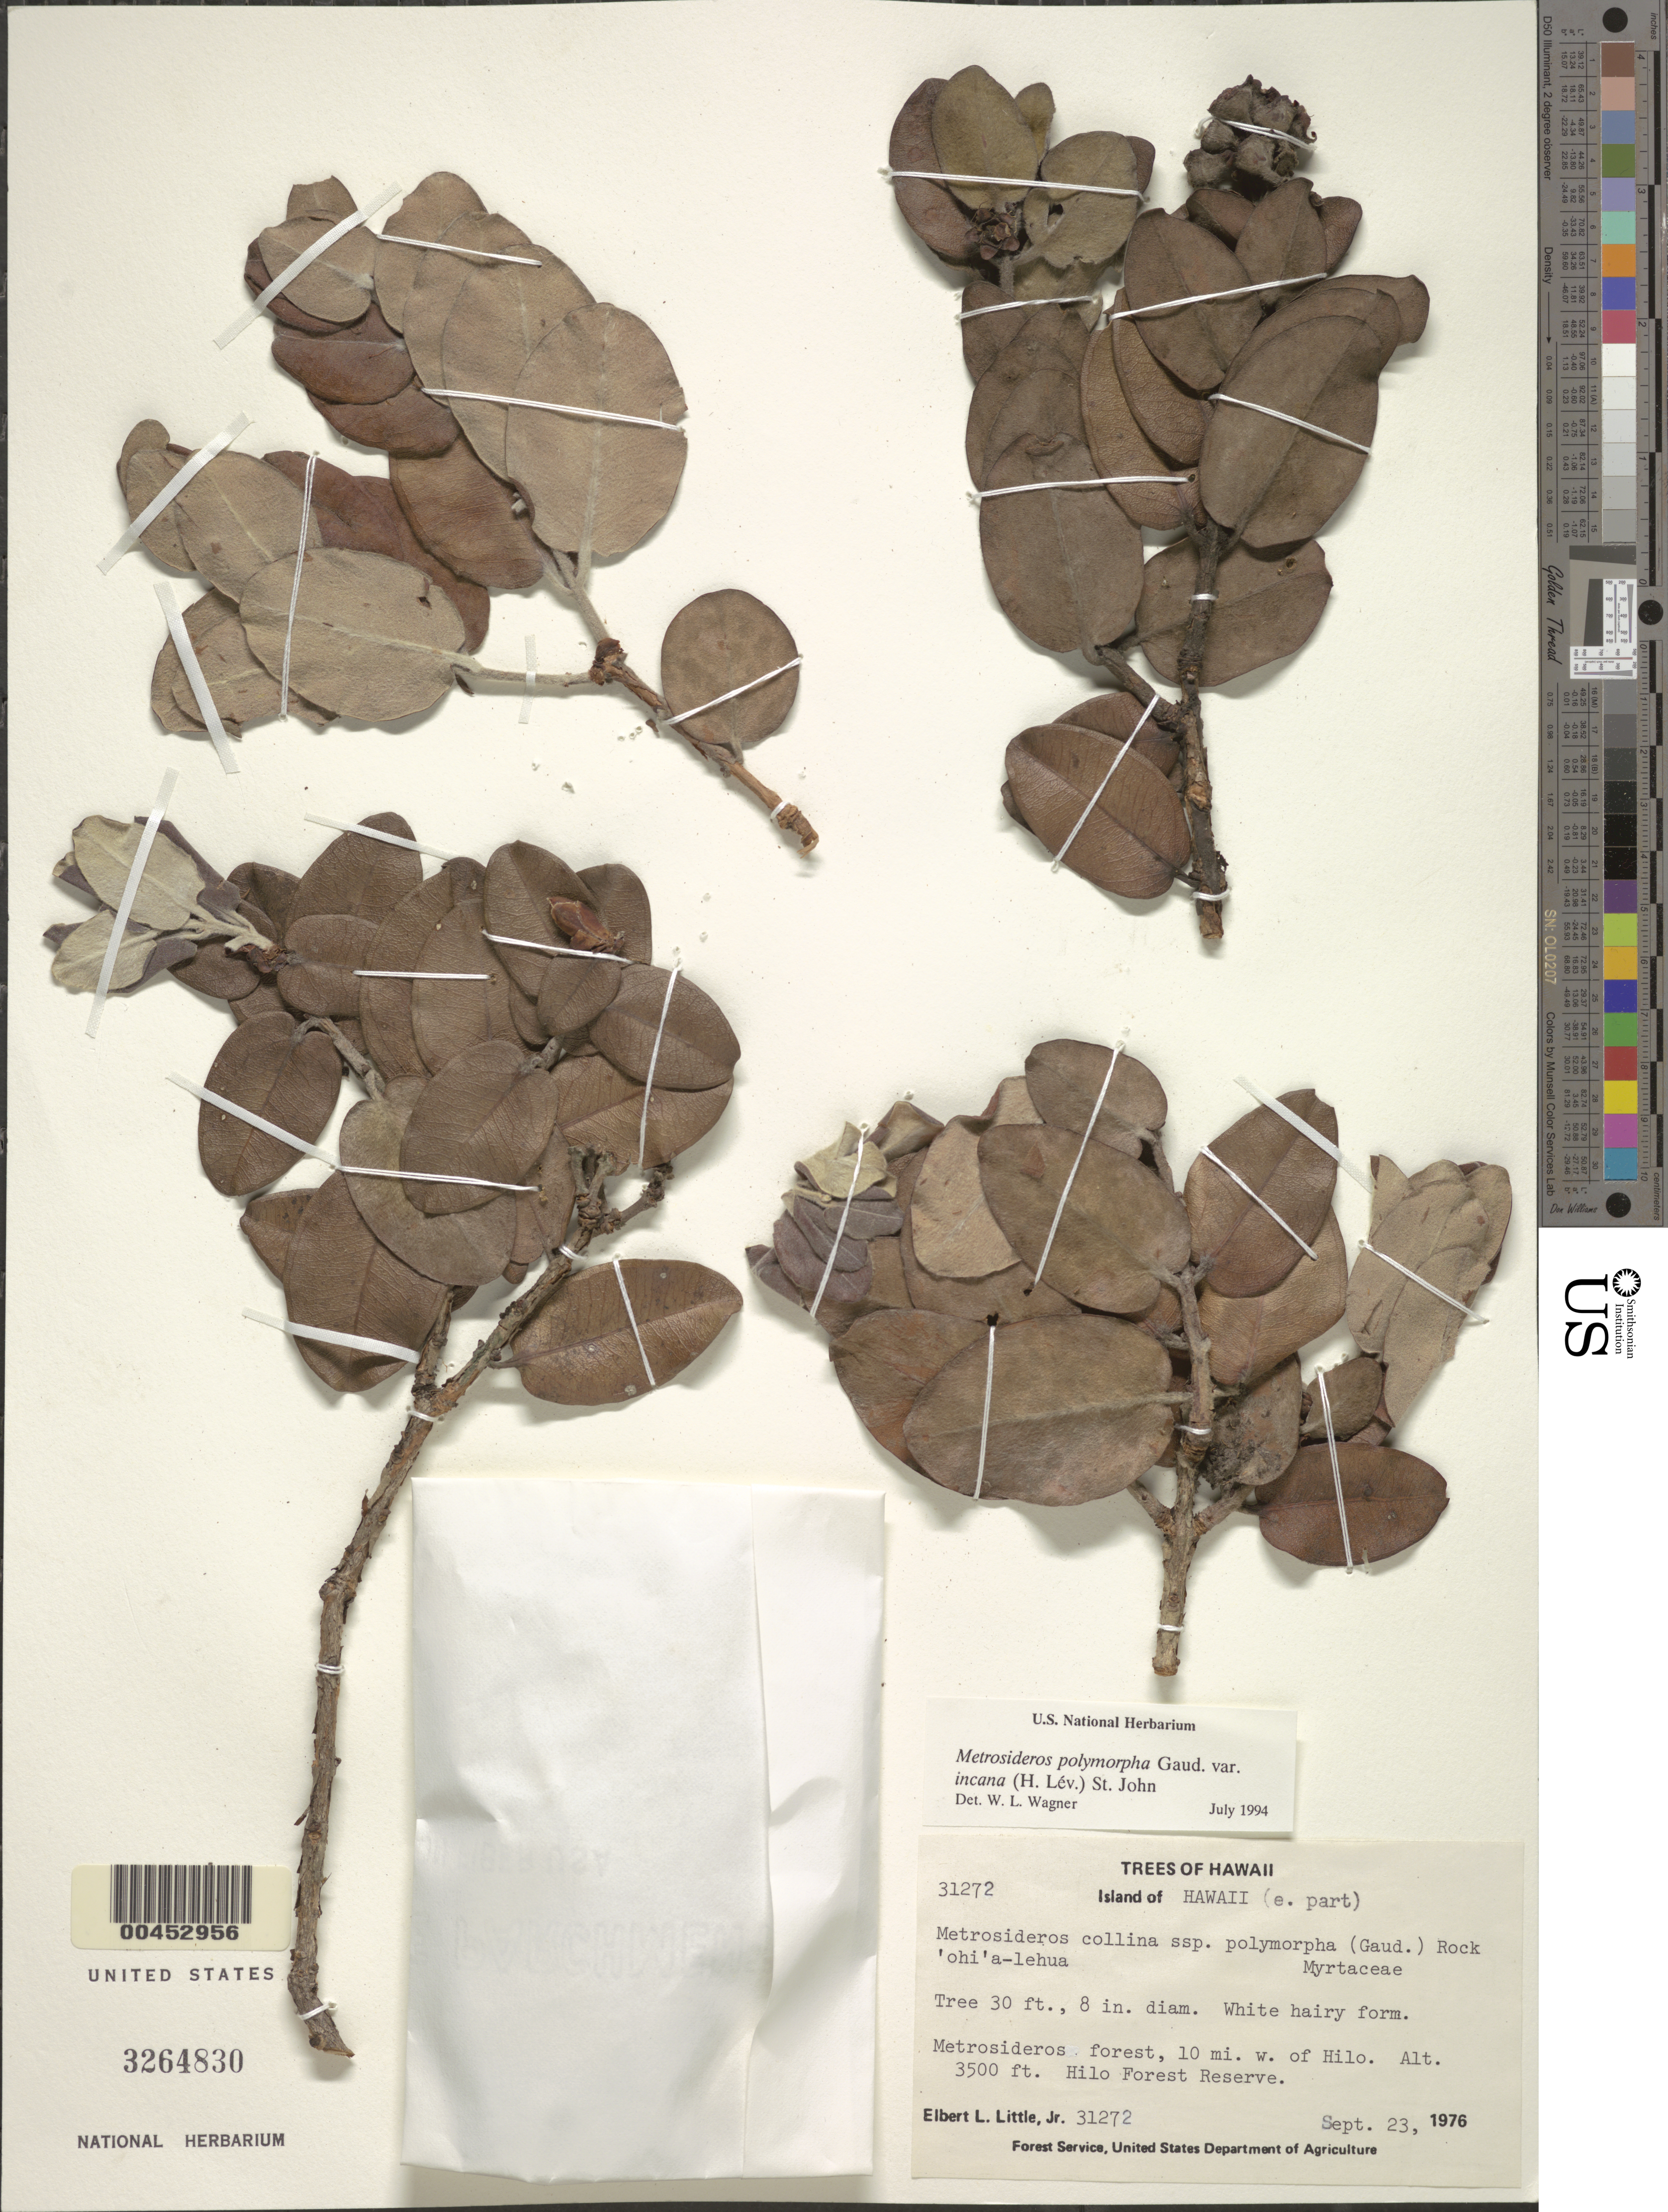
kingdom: Plantae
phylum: Tracheophyta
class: Magnoliopsida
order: Myrtales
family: Myrtaceae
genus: Metrosideros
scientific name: Metrosideros polymorpha var. incana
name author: H. St. John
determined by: Wagner, W. L., (BOT), Smithsonian Institution - National Museum of Natural History (UNITED STATES)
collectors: E. L. Little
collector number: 31272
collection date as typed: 23 Sep 1976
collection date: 1976-09-23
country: United States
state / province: Hawaii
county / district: Hawaii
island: Hawaii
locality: E part of Hawaii, 10 mi W of Hilo, Hilo Forest Reserve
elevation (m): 1067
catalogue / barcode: US 3264830